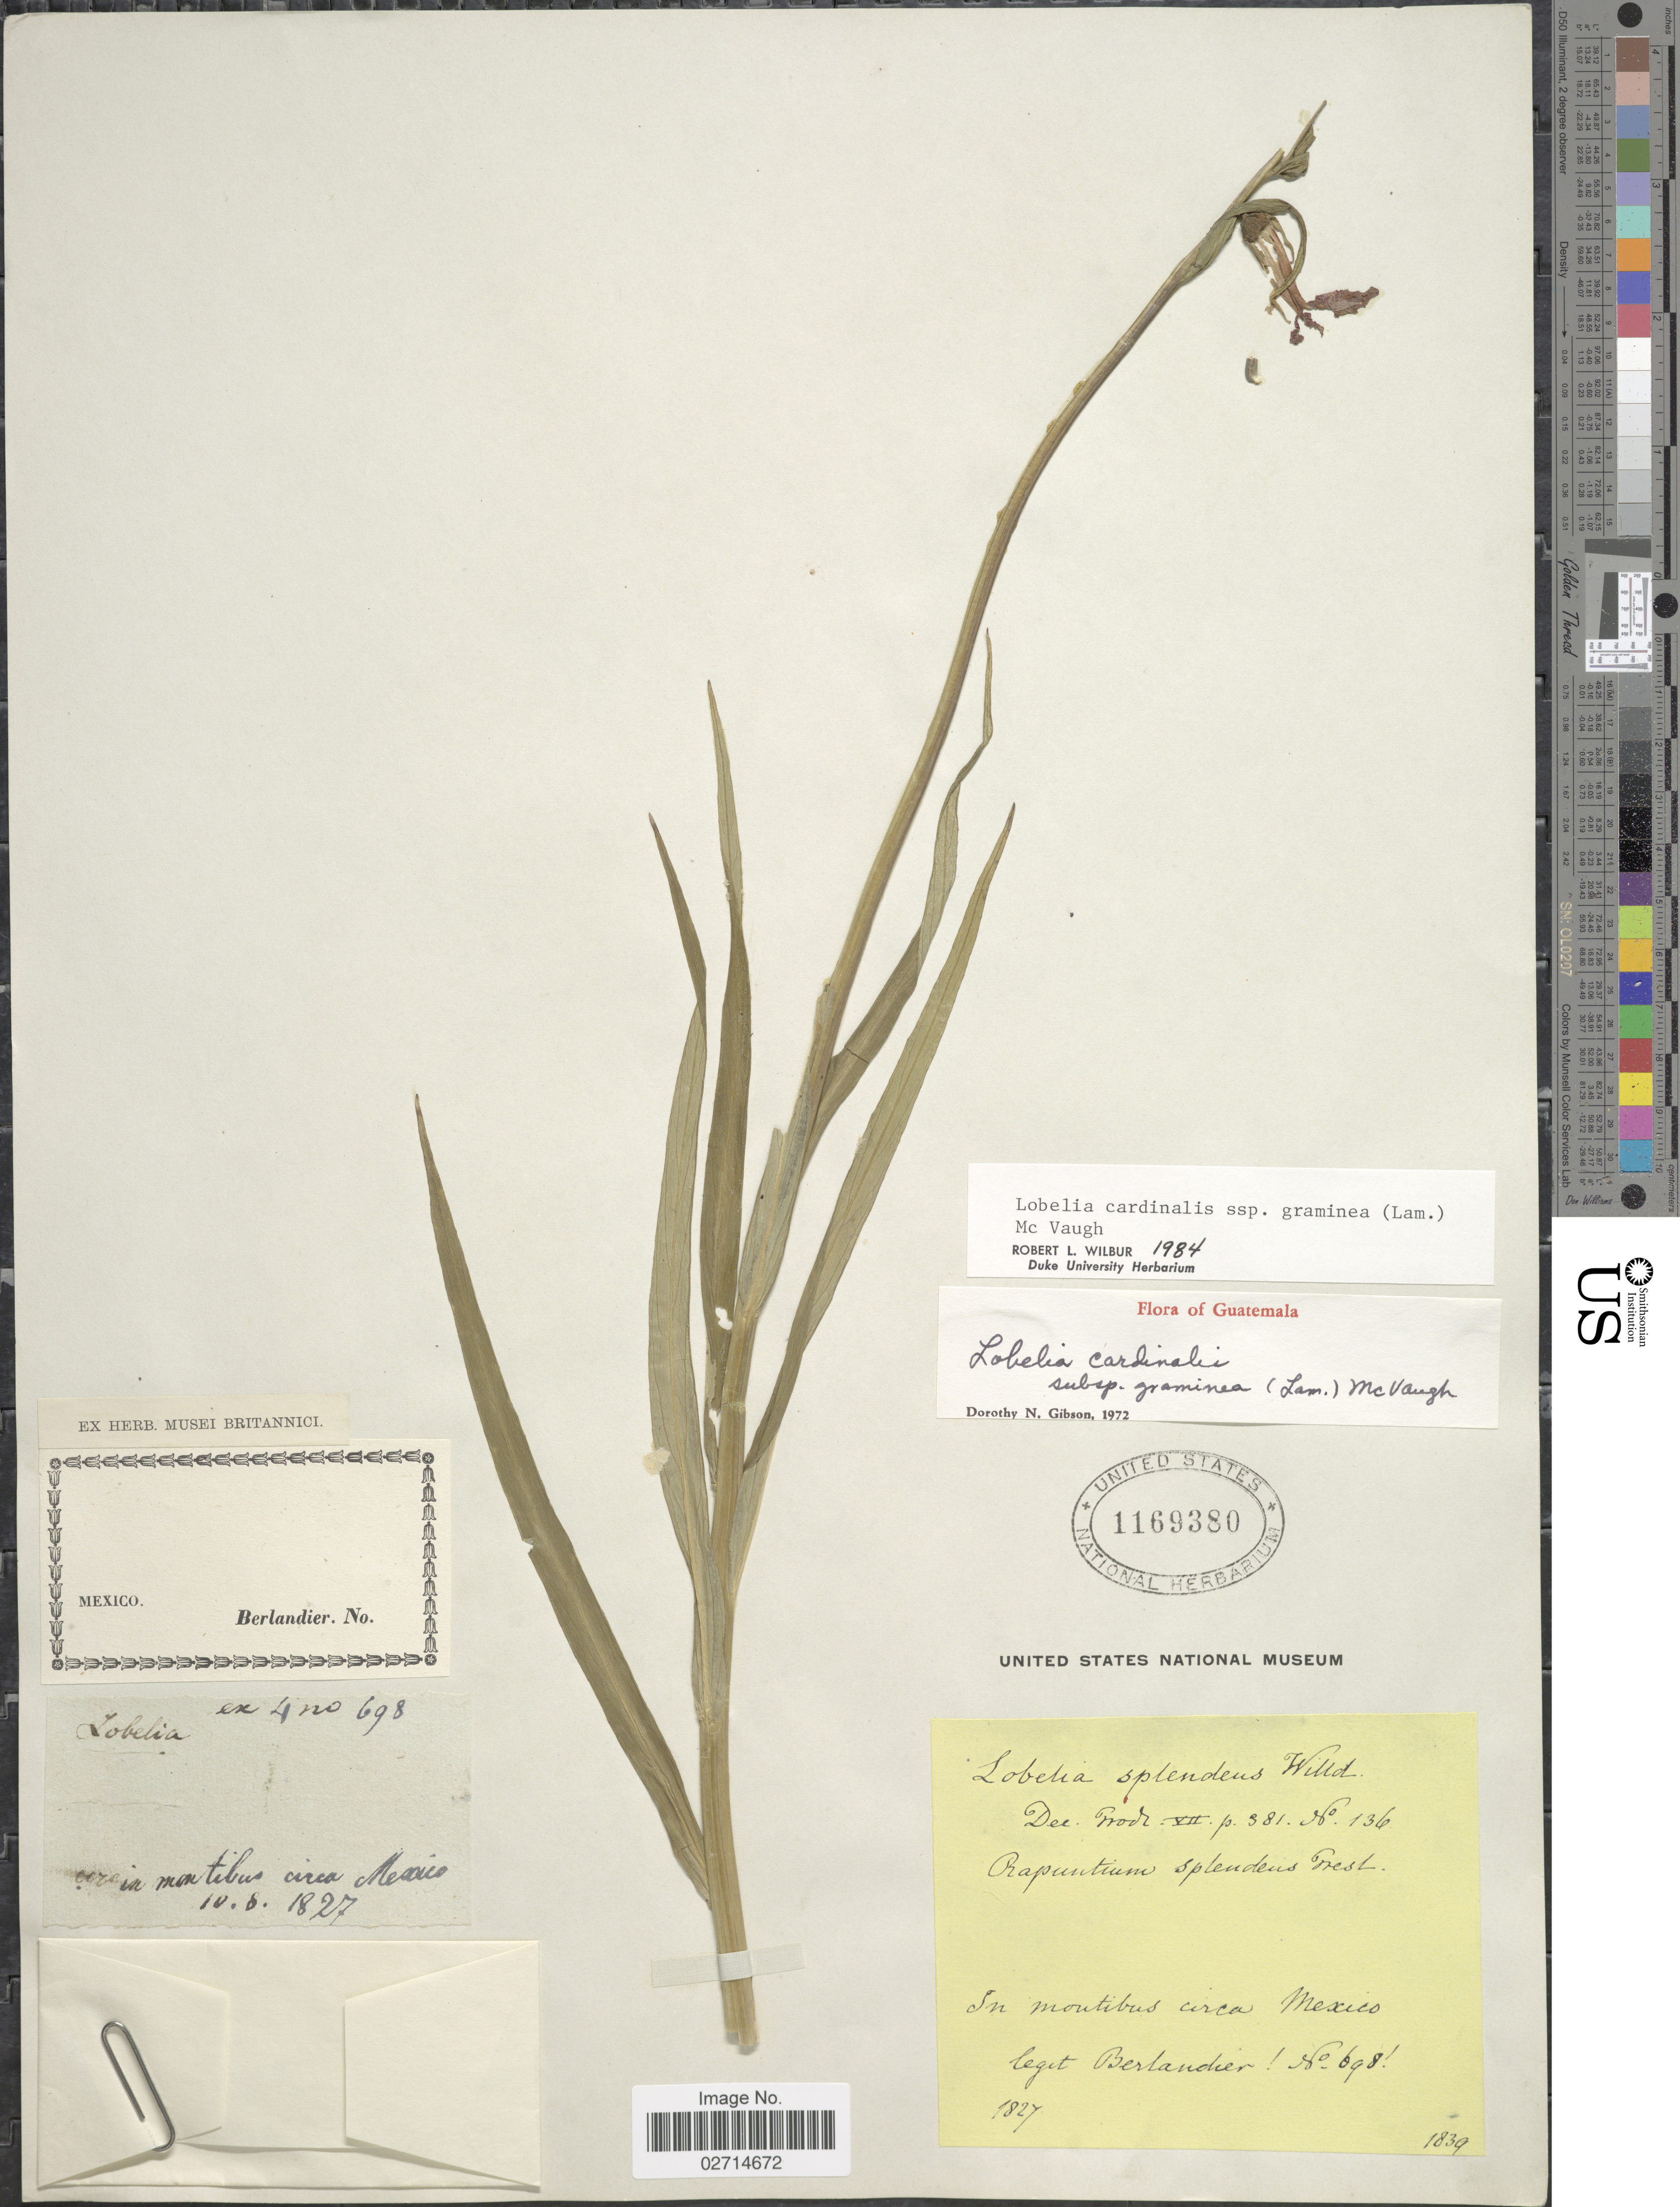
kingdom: Plantae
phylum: Tracheophyta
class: Magnoliopsida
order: Asterales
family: Campanulaceae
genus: Lobelia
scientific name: Lobelia cardinalis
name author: L.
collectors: J. L. Berlandier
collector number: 698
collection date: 1827-08-10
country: Mexico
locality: In montibus circa Mexico.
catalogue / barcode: US 1169380